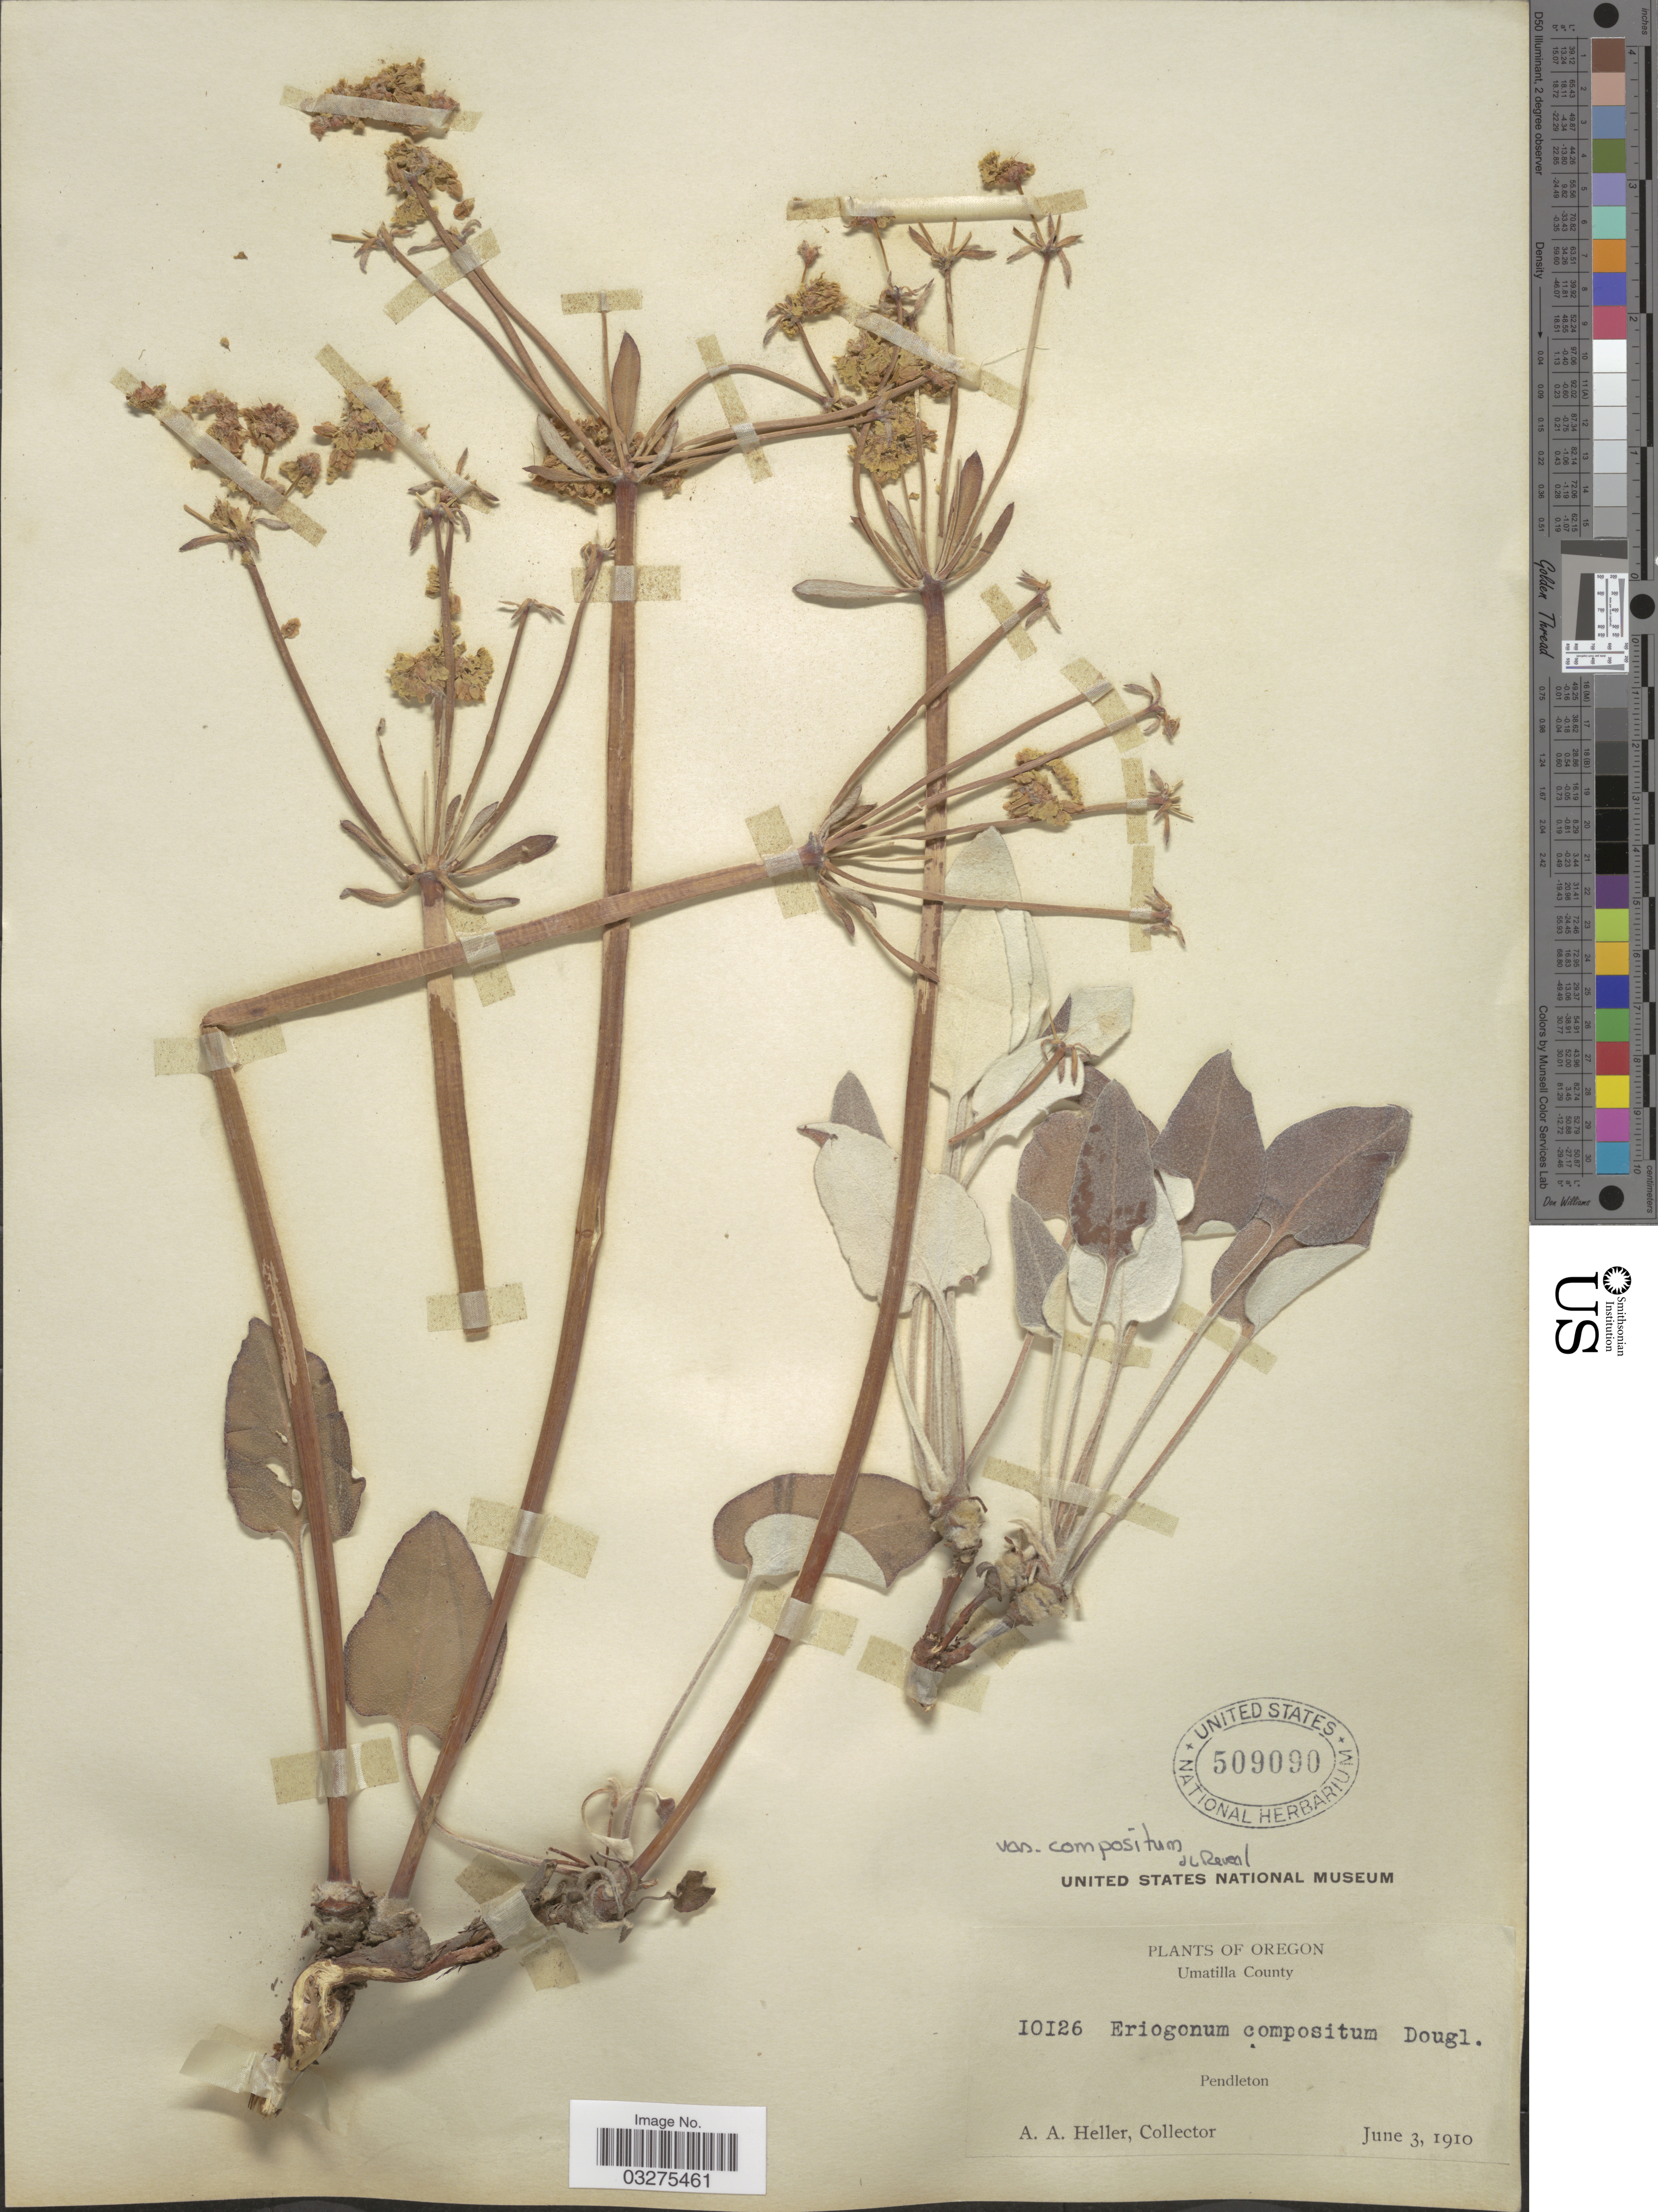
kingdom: Plantae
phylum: Tracheophyta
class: Magnoliopsida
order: Caryophyllales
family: Polygonaceae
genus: Eriogonum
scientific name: Eriogonum compositum var. compositum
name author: Douglas ex Benth.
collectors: A. A. Heller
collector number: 10126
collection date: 1910-06-03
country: United States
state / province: Oregon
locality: Umatilla County. Pendleton.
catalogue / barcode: US 509090